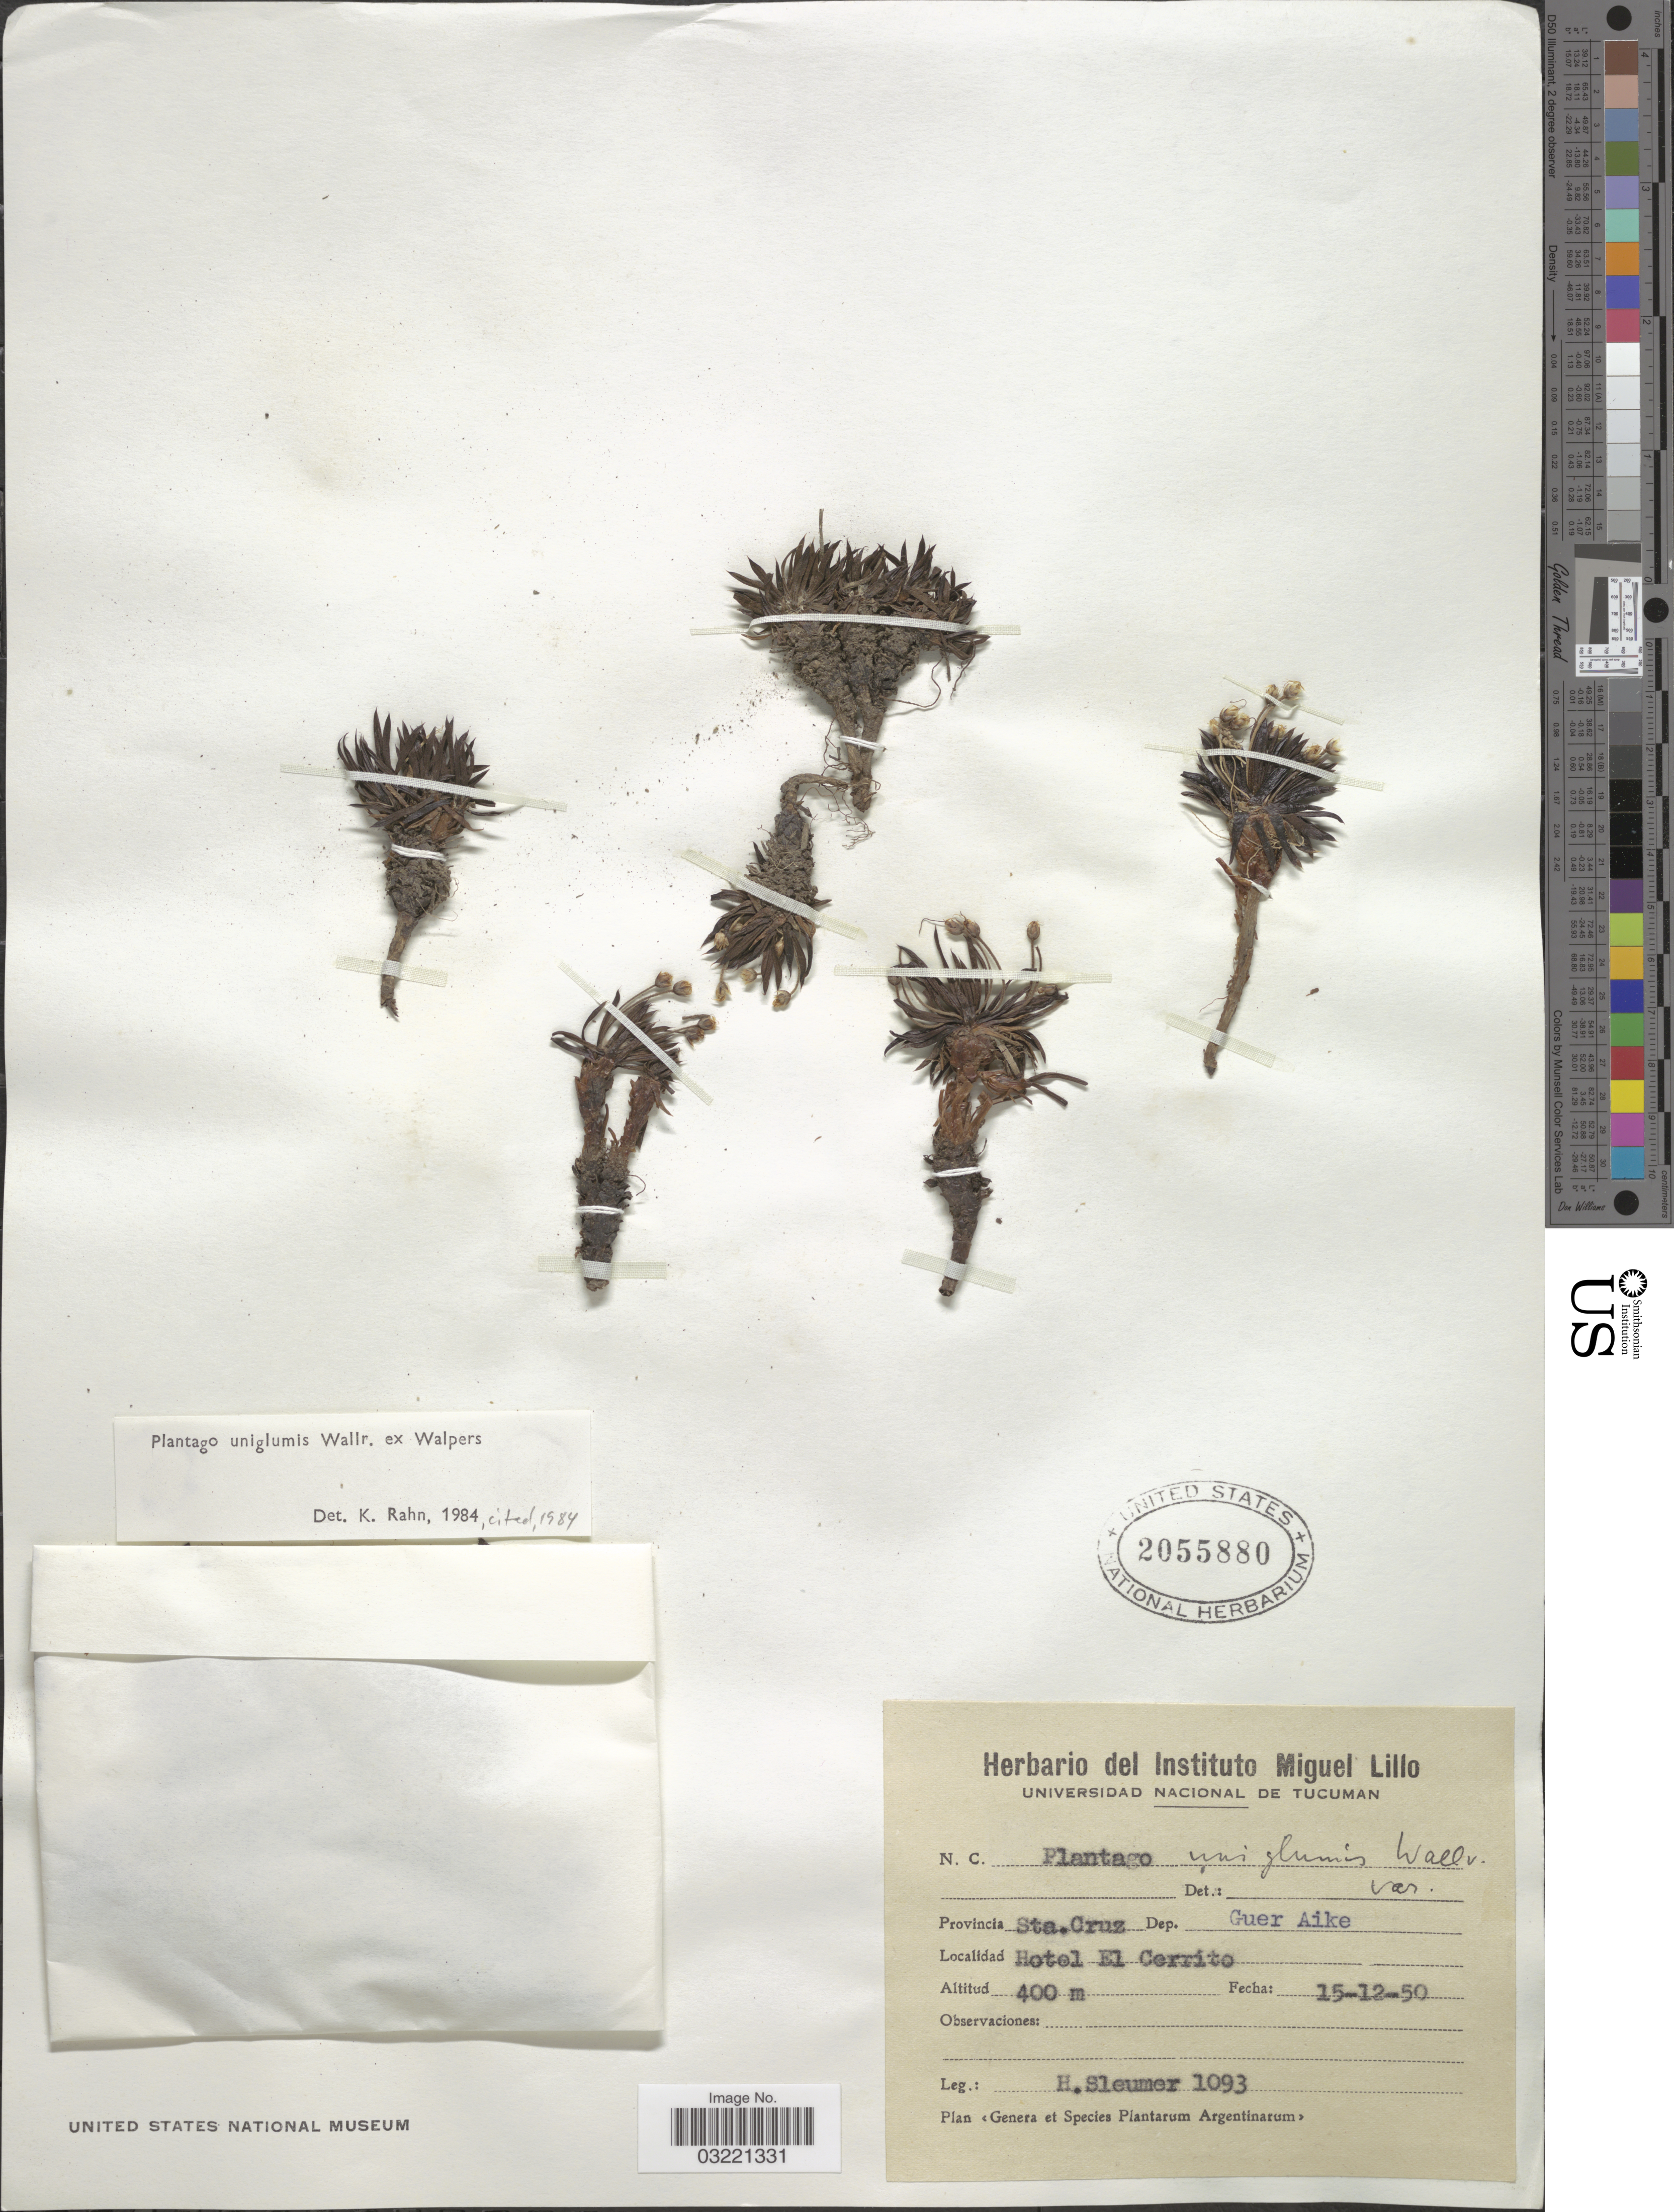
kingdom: Plantae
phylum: Tracheophyta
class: Magnoliopsida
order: Lamiales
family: Plantaginaceae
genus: Plantago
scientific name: Plantago uniglumis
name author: Wallr. ex Walp.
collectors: H. O. Sleumer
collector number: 1093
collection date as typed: Transcribed d/m/y: 15/12/50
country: Argentina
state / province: Santa Cruz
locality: Dep. Guer Aike, Hotel El Cerrito.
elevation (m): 400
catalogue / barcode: US 2055880